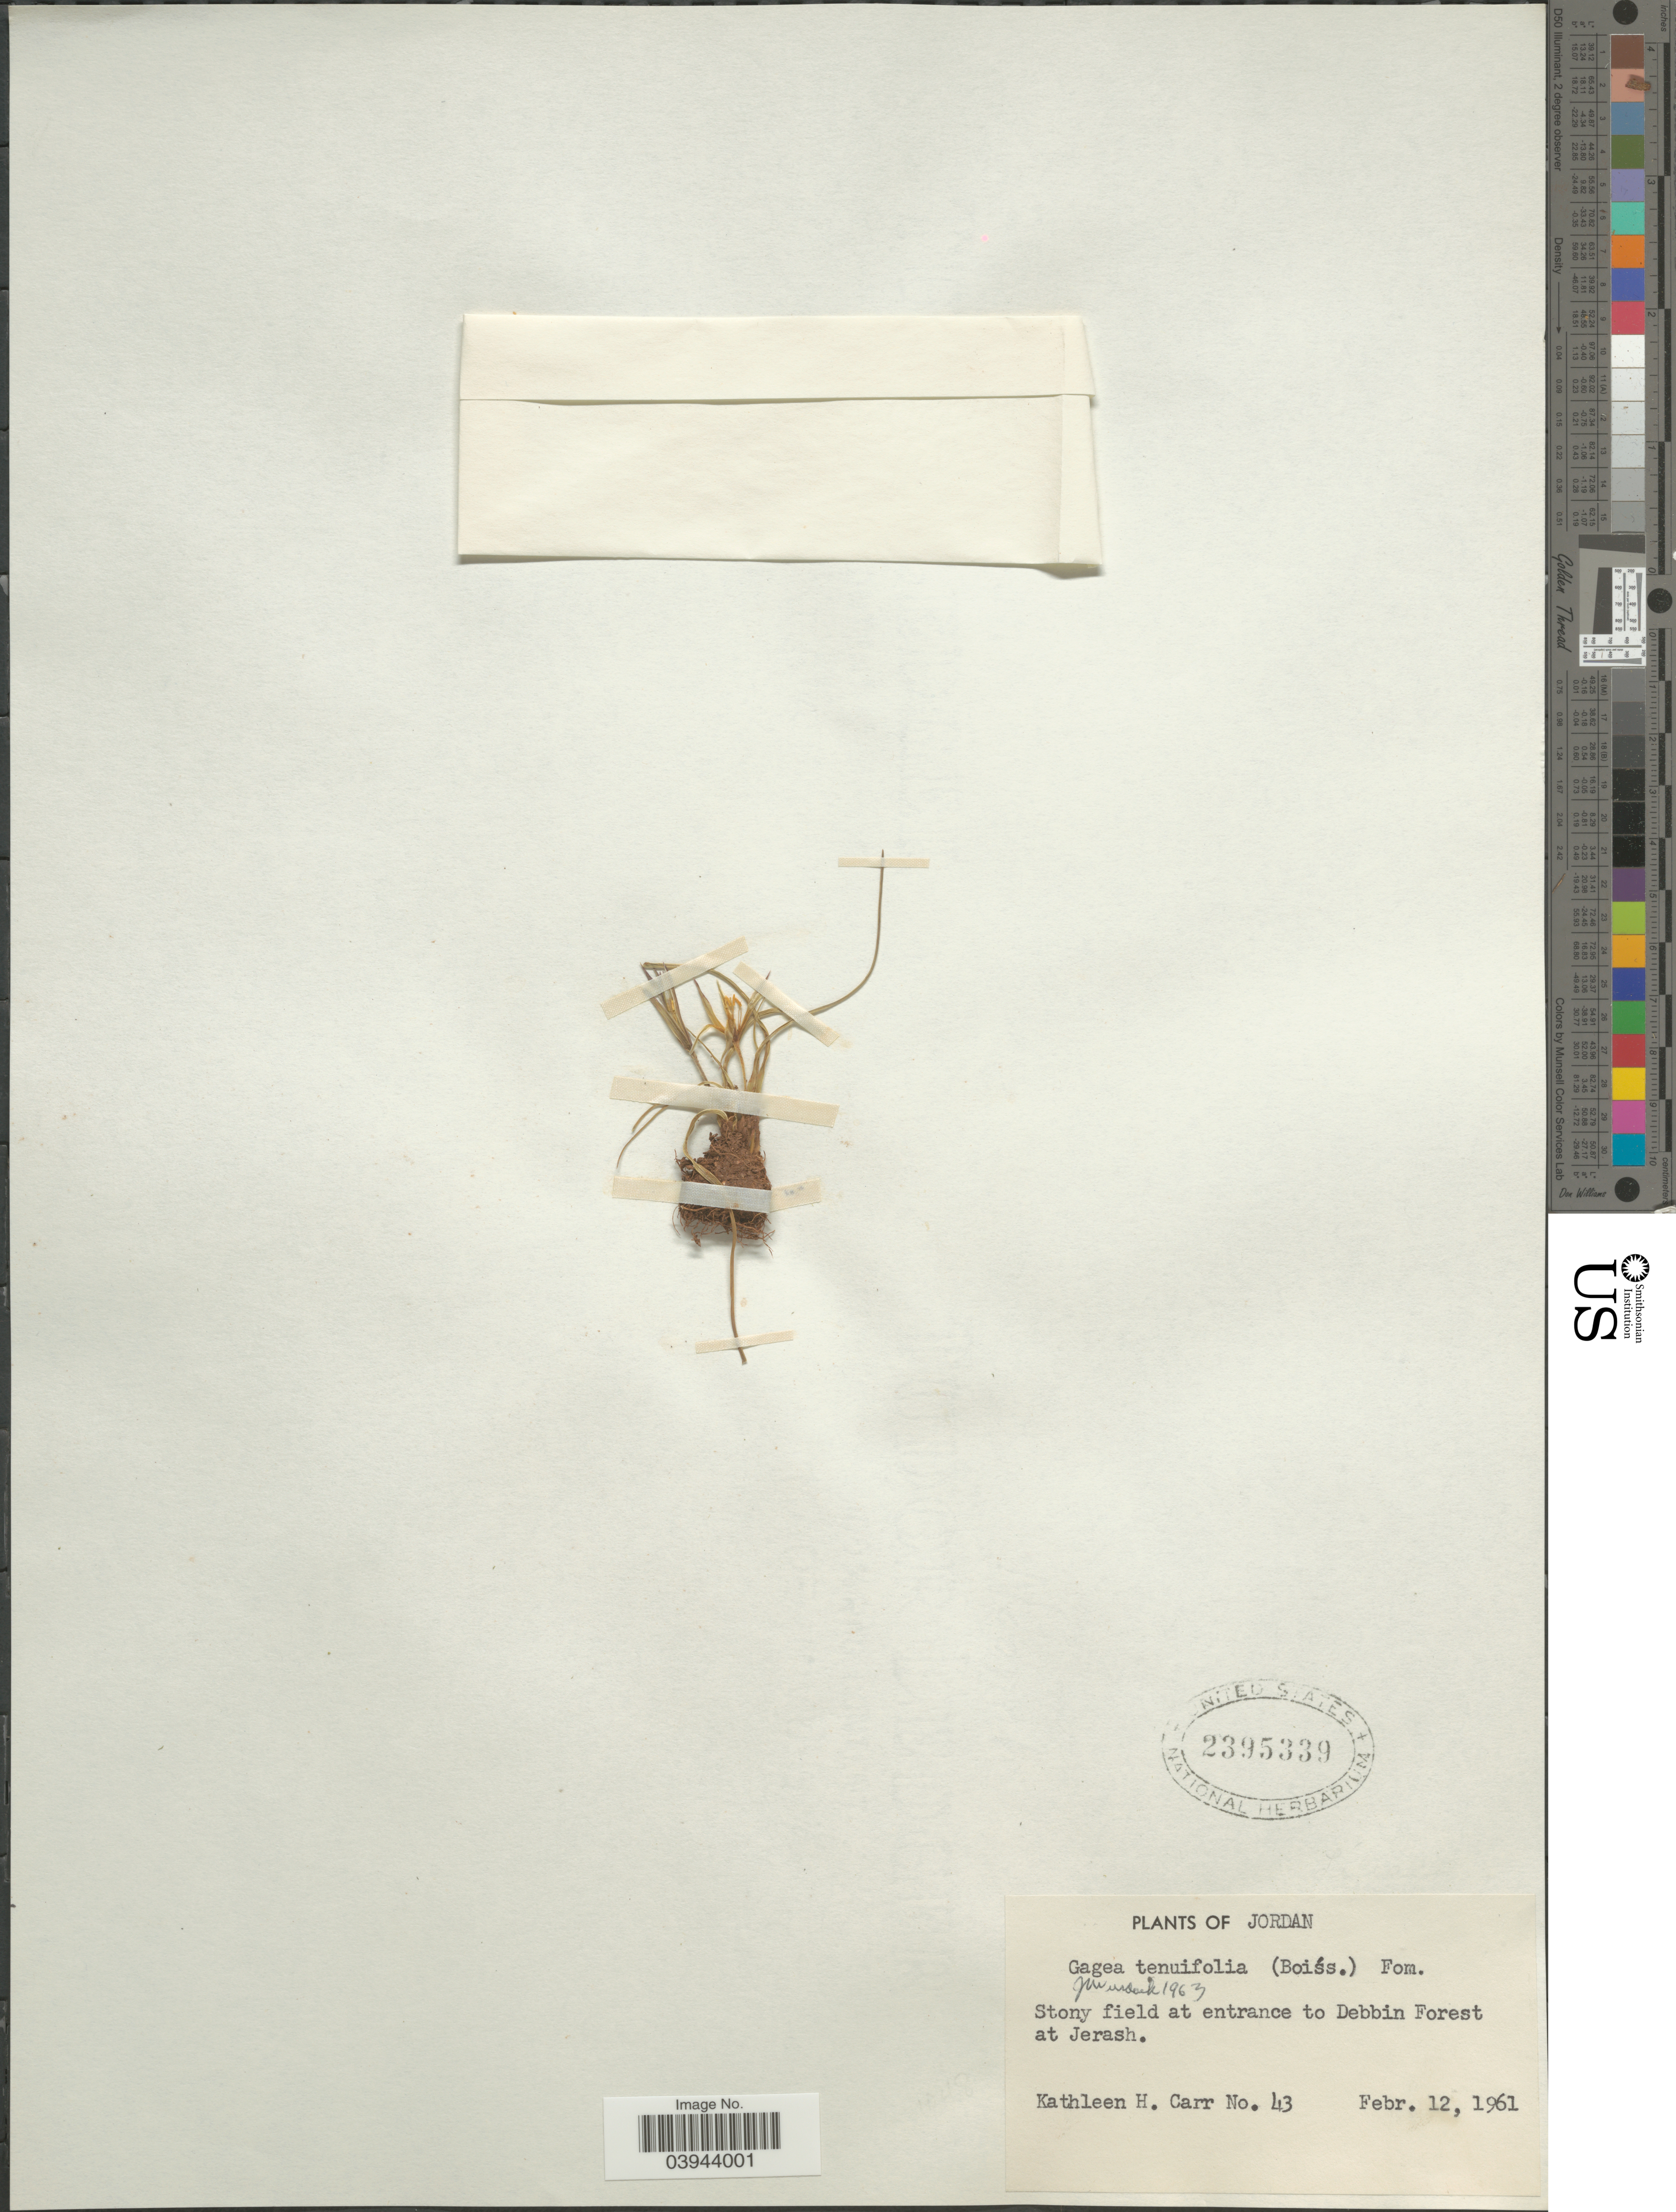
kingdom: Plantae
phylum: Tracheophyta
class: Liliopsida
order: Liliales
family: Liliaceae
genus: Gagea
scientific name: Gagea tenuifolia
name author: (Boiss.) Fomin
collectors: K. Carr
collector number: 43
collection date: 1961-02-12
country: Jordan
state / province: Jarash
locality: Stony field at entrance to Debbin Forest at Jerash.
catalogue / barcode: US 2395339